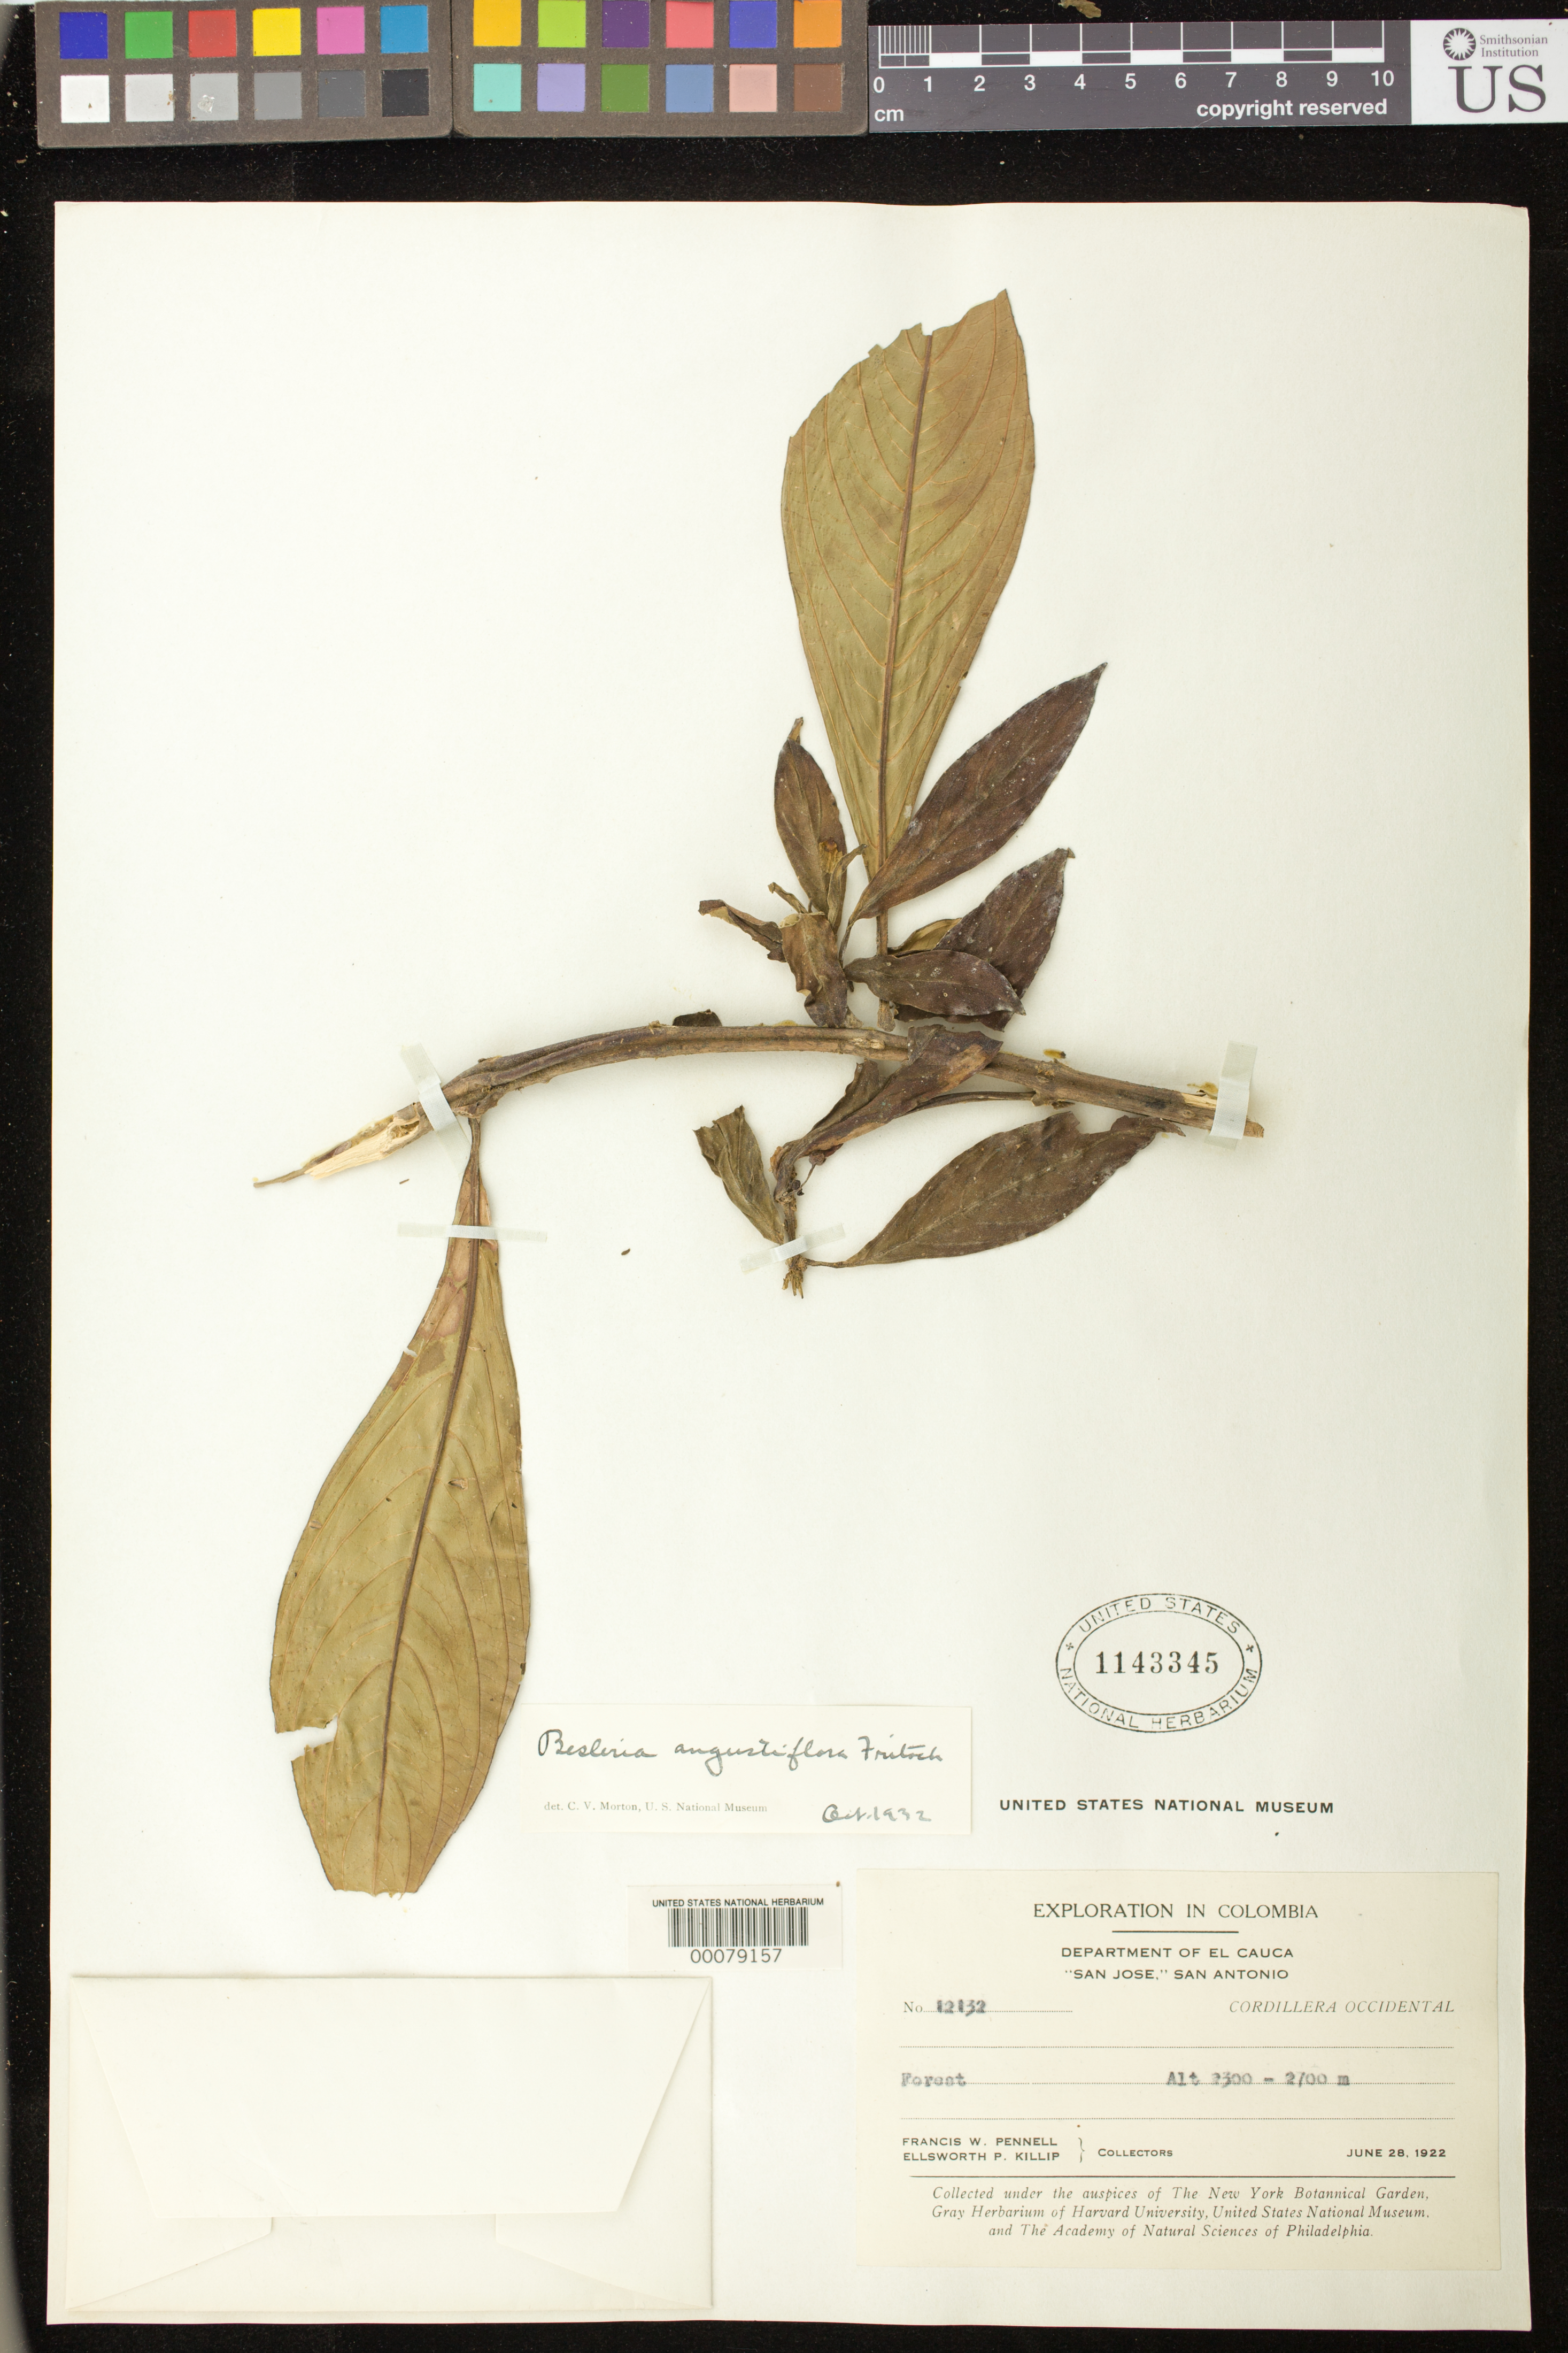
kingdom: Plantae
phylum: Tracheophyta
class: Magnoliopsida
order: Lamiales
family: Gesneriaceae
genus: Besleria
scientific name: Besleria angustiflora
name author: Fritsch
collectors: F. W. Pennell & E. P. Killip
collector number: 12132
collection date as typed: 28 Jun 1922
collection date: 1922-06-28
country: Colombia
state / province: Cauca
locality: San Jose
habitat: Forest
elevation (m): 2300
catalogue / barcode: US 1143345